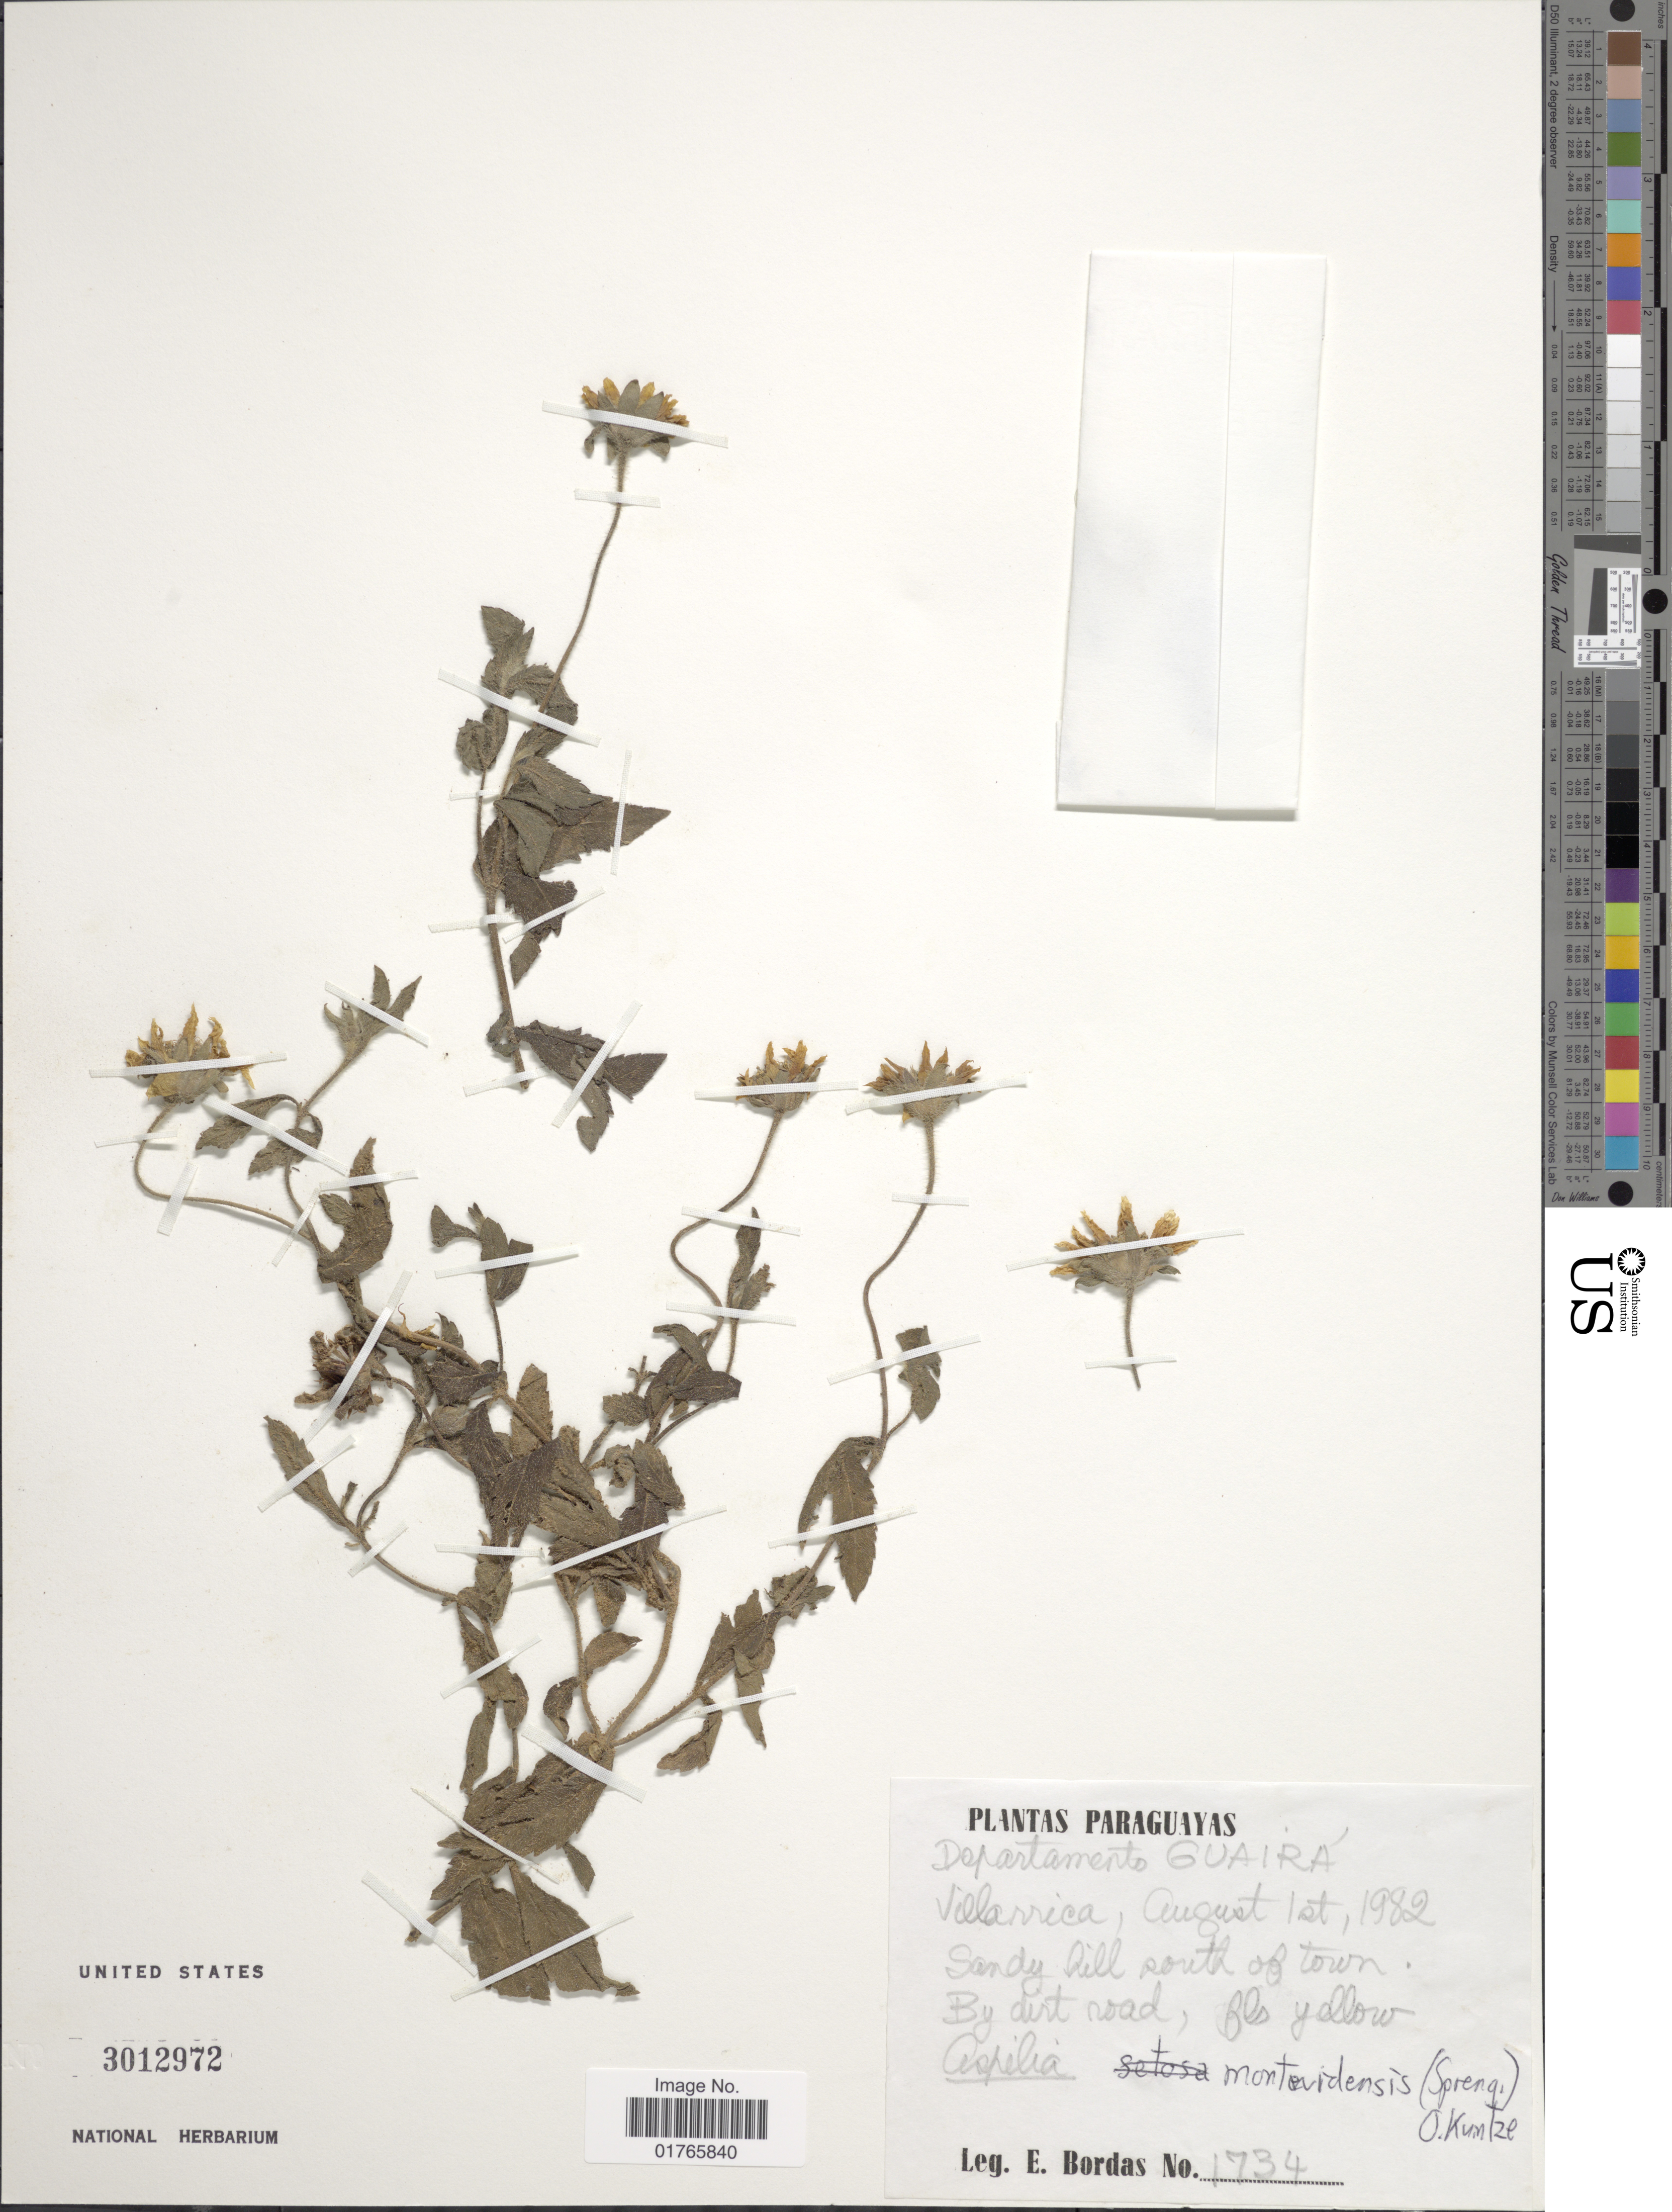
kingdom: Plantae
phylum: Tracheophyta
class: Magnoliopsida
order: Asterales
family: Asteraceae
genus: Aspilia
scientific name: Aspilia montividensis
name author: (Spreng.) Baker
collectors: E. Bordas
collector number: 1734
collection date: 1982-08-01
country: Paraguay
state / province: Guaira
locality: Villarrica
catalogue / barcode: US 3012972